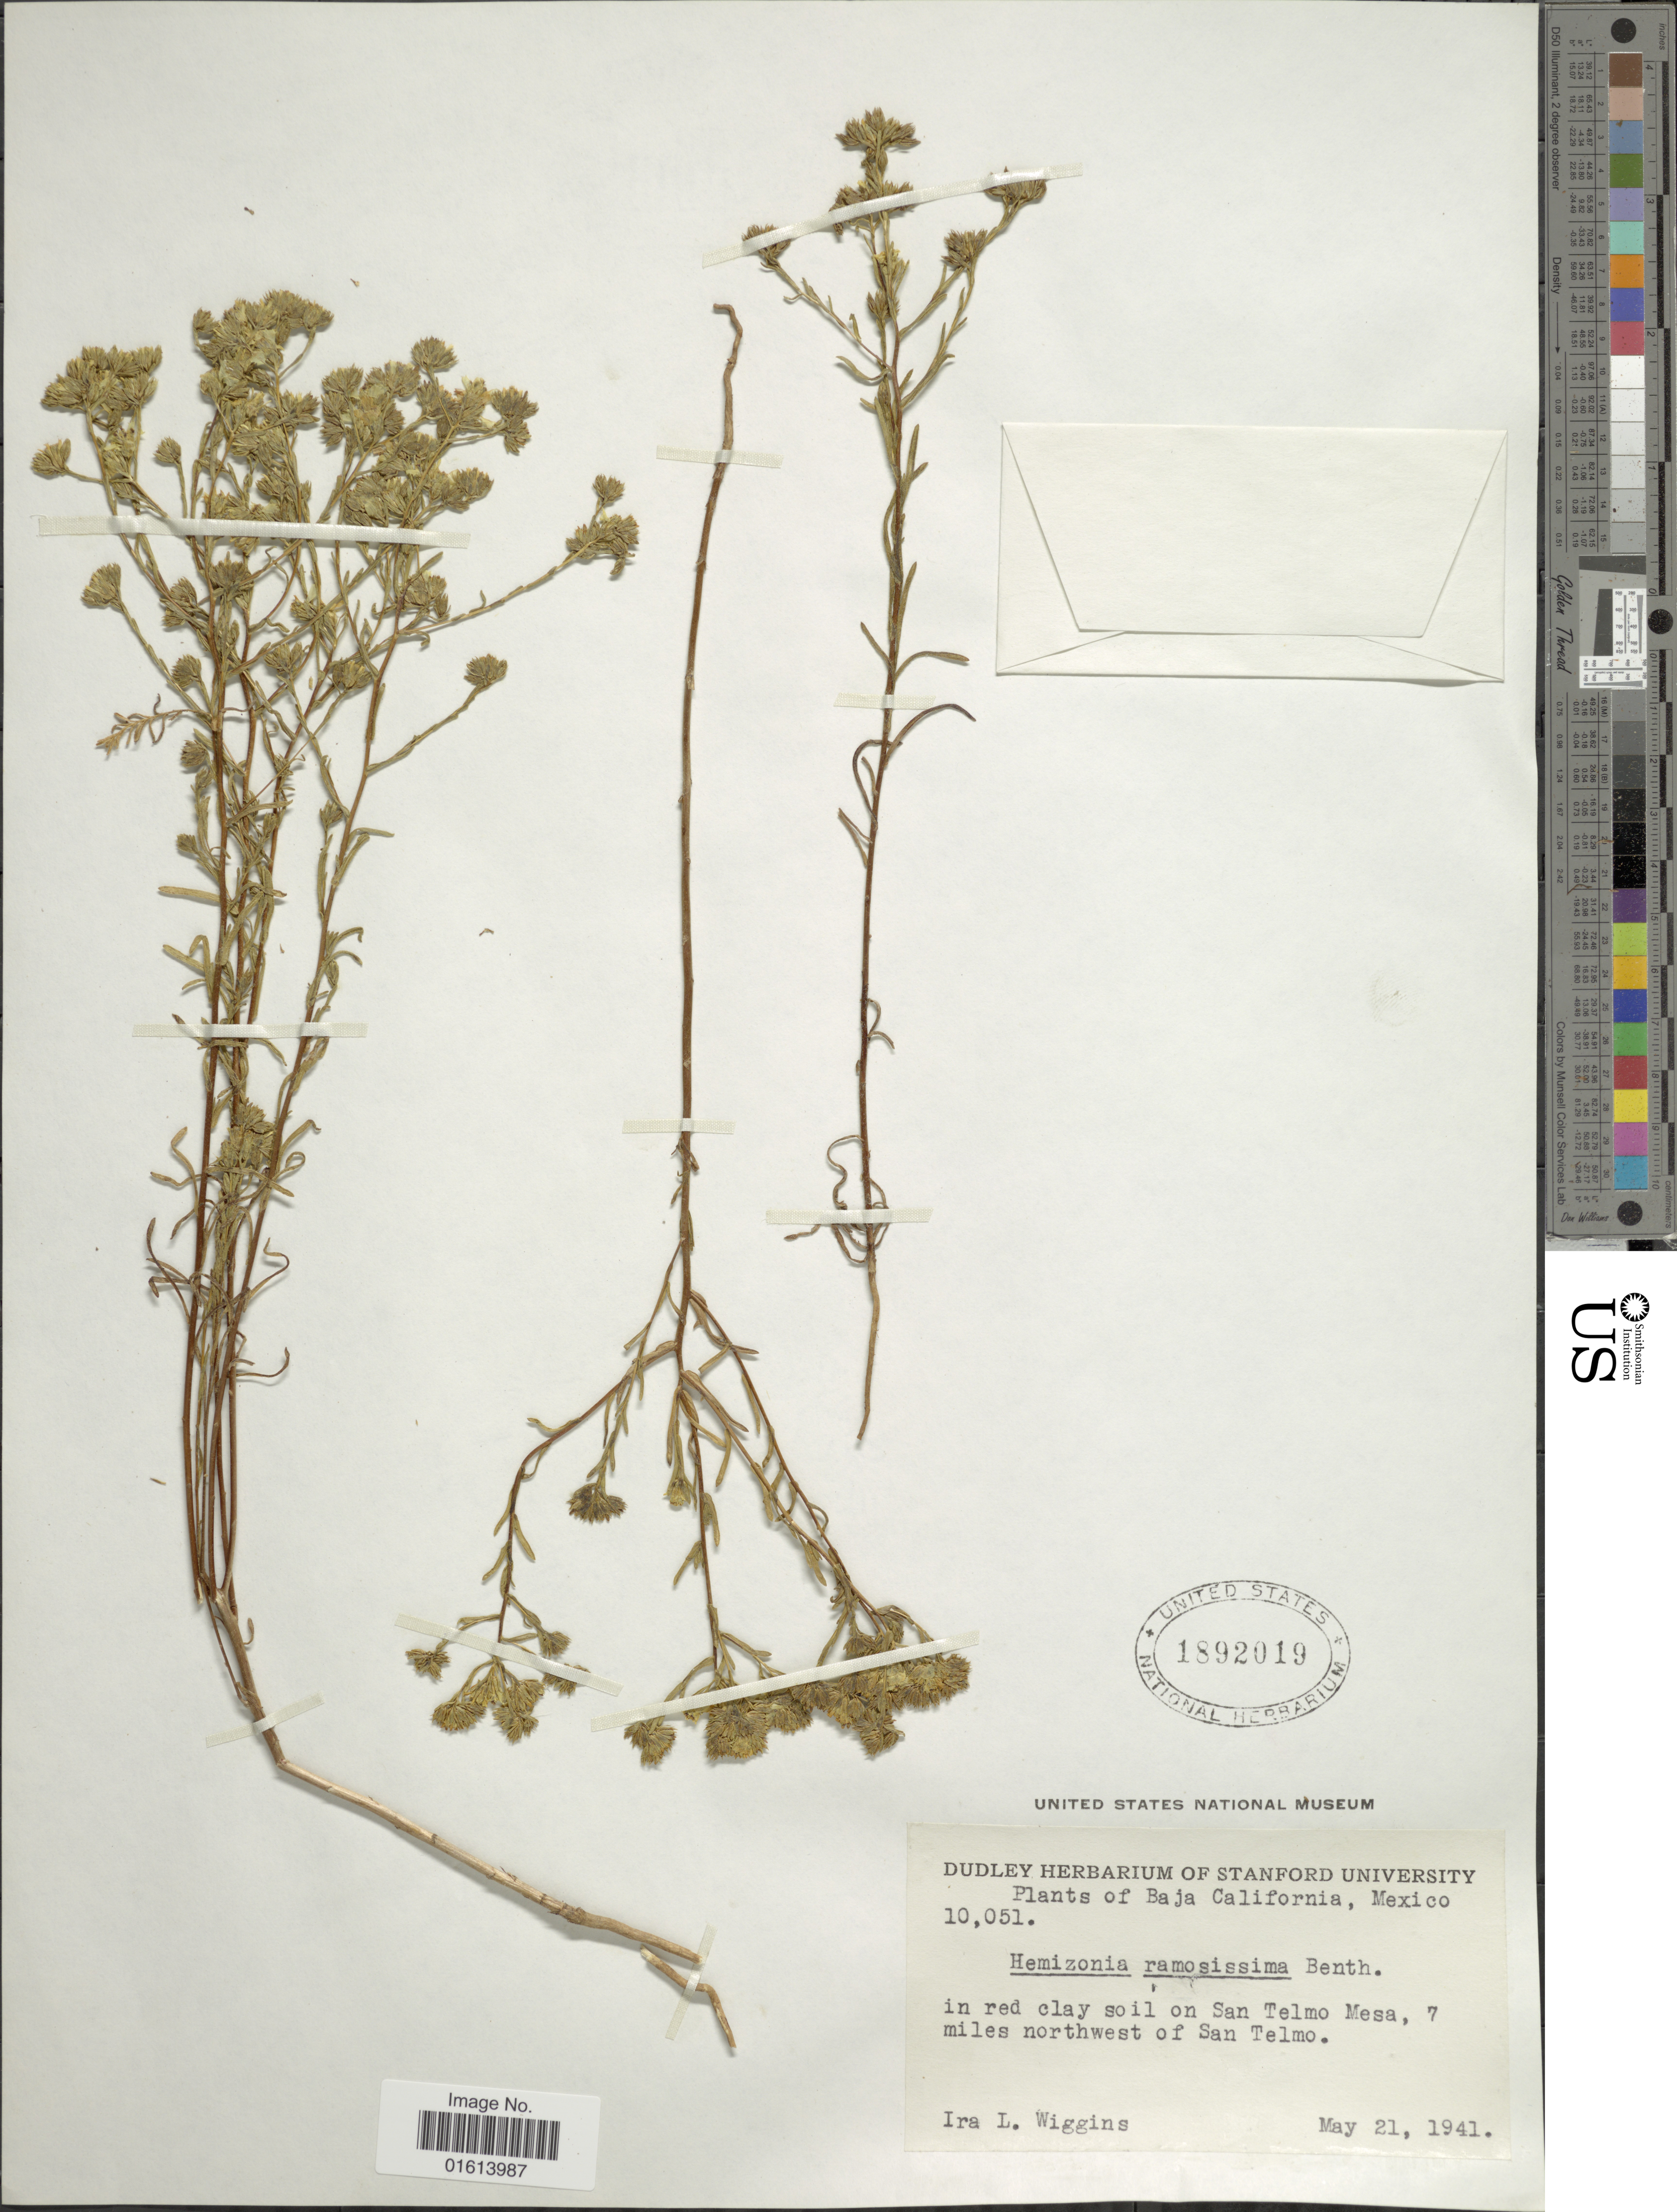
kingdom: Plantae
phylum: Tracheophyta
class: Magnoliopsida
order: Asterales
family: Asteraceae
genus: Deinandra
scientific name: Deinandra fasciculata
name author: (DC.) Greene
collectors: I. L. Wiggins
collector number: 10051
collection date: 1941-05-21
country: Mexico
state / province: Baja California Norte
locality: On San Telmo Mesa, 7 miles northwest of San Telmo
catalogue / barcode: US 1892019